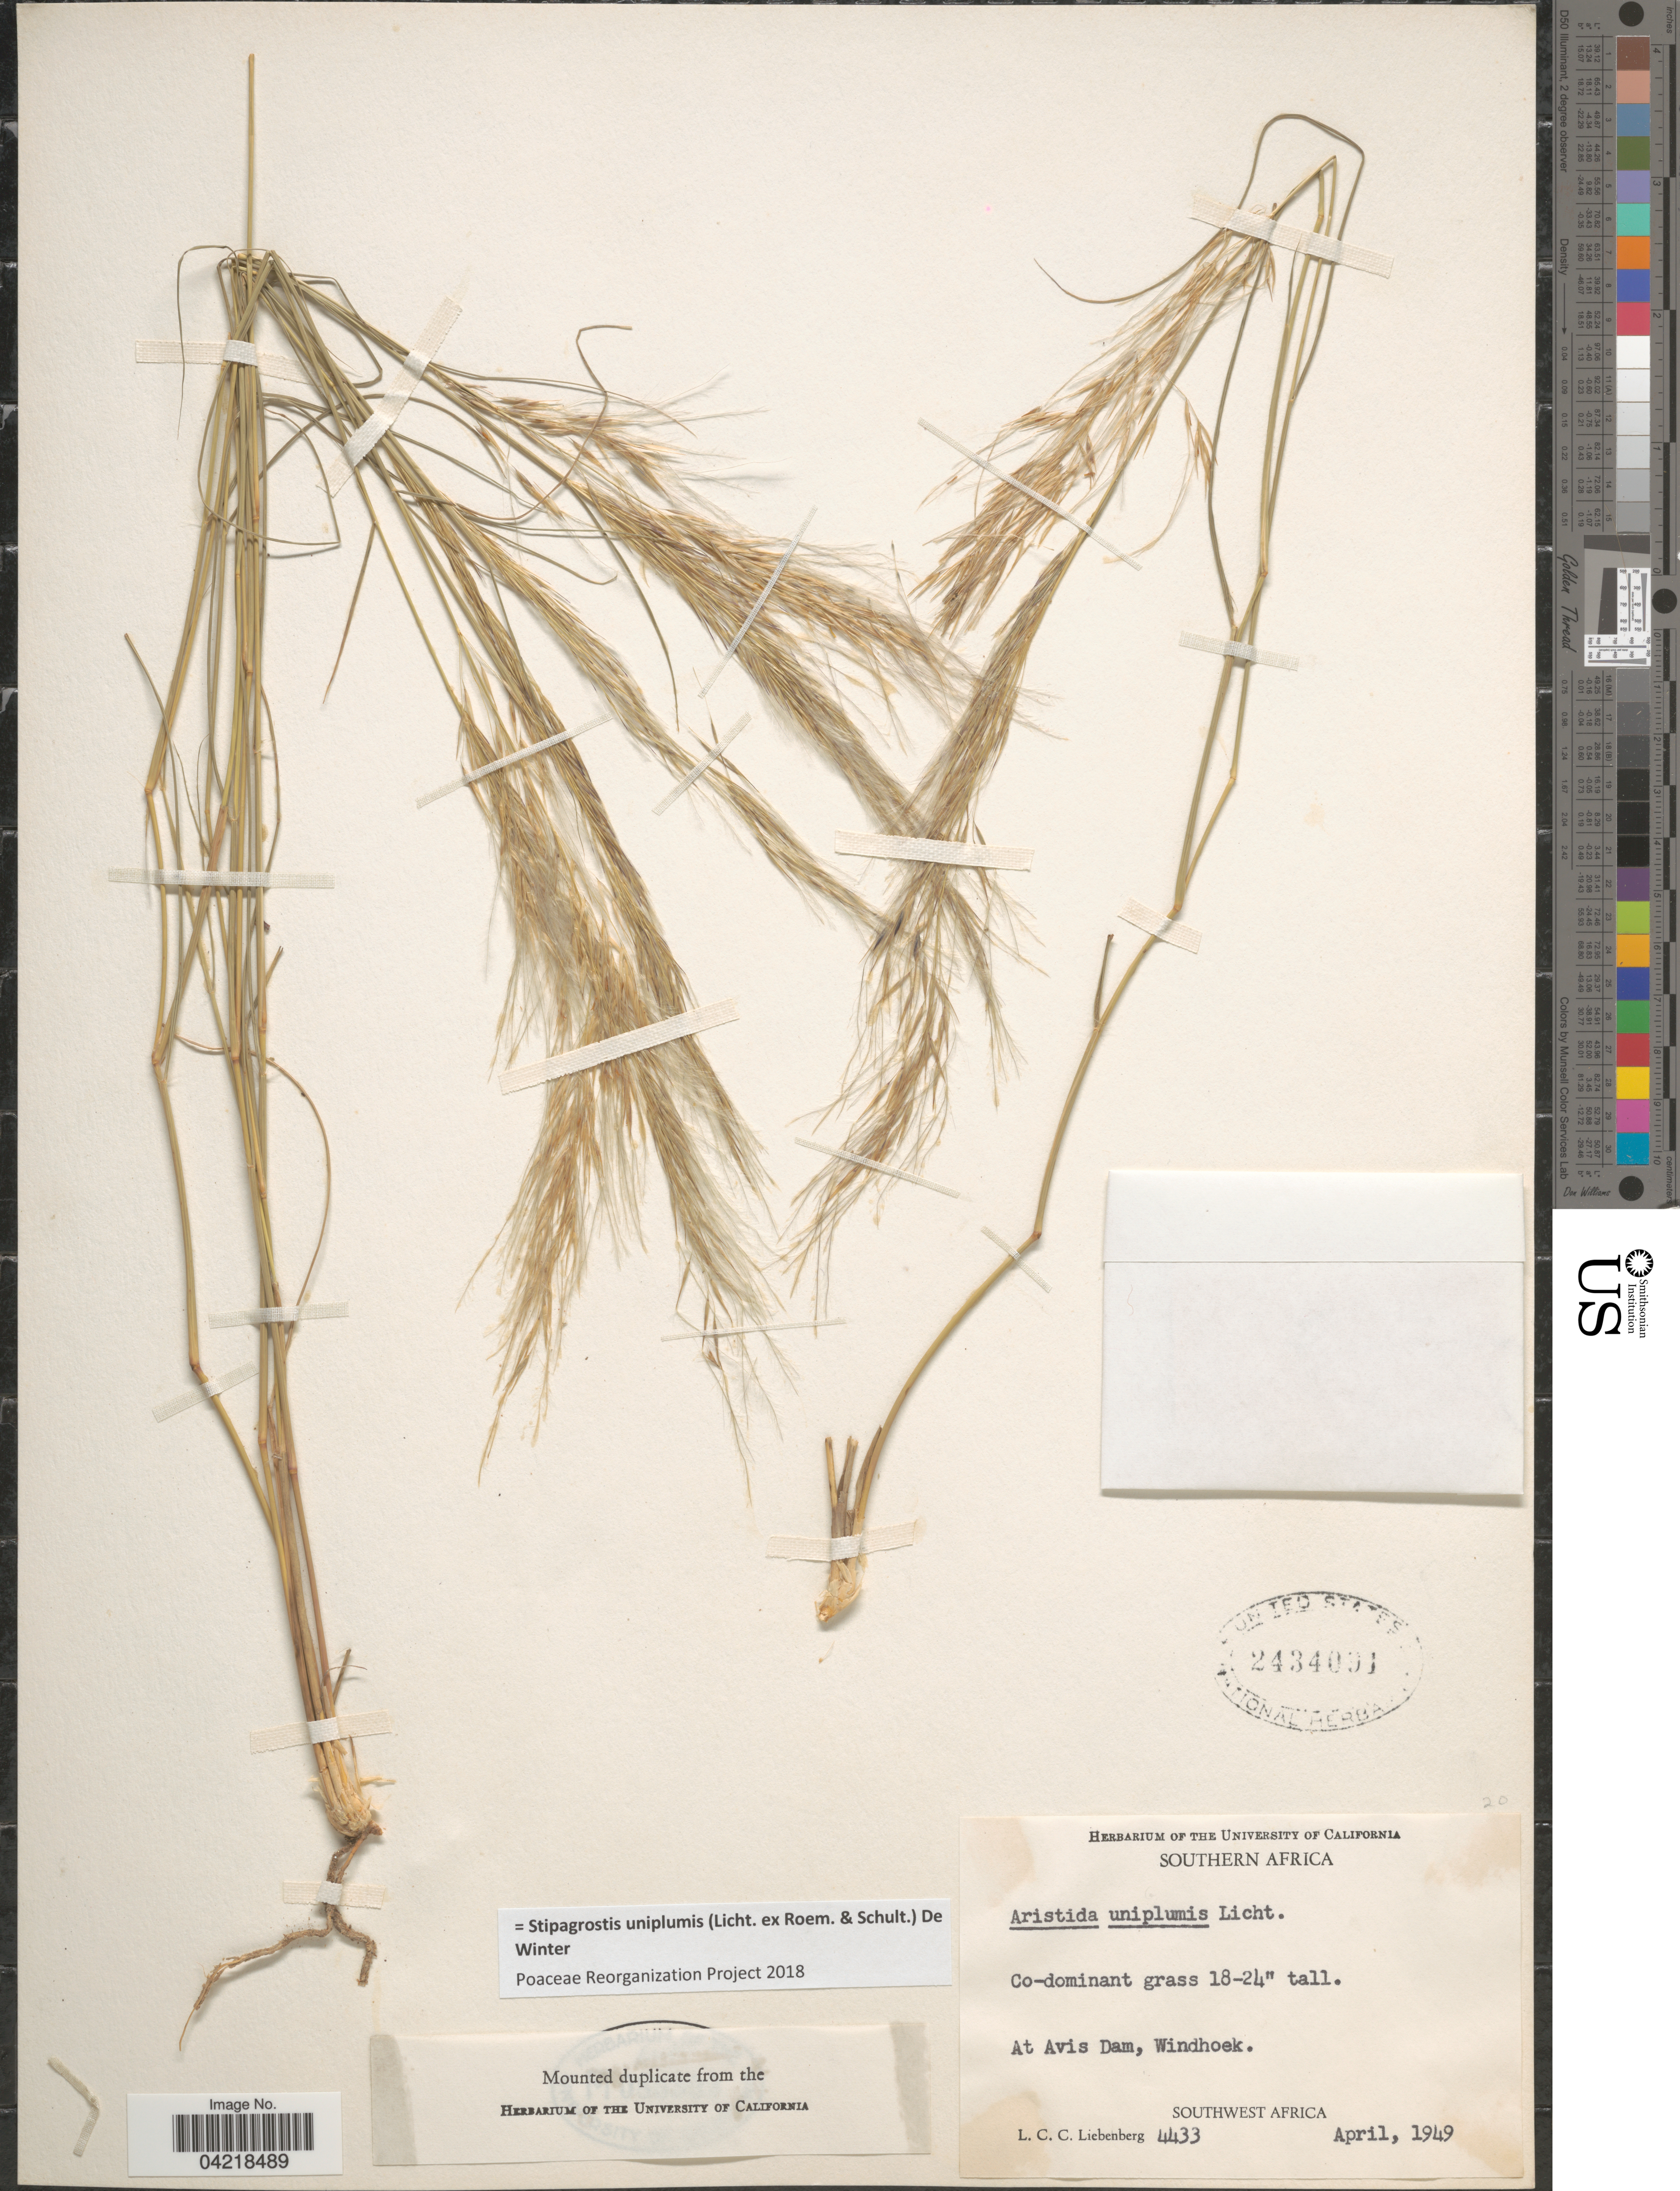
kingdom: Plantae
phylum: Tracheophyta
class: Liliopsida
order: Poales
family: Poaceae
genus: Stipagrostis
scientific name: Stipagrostis uniplumis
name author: (Licht.) De Winter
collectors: L. Leibenburg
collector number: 4433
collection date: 1949-04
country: Namibia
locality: Southern Africa. At Avis Dam, Windhoek. Southwest Africa.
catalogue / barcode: US 2434091